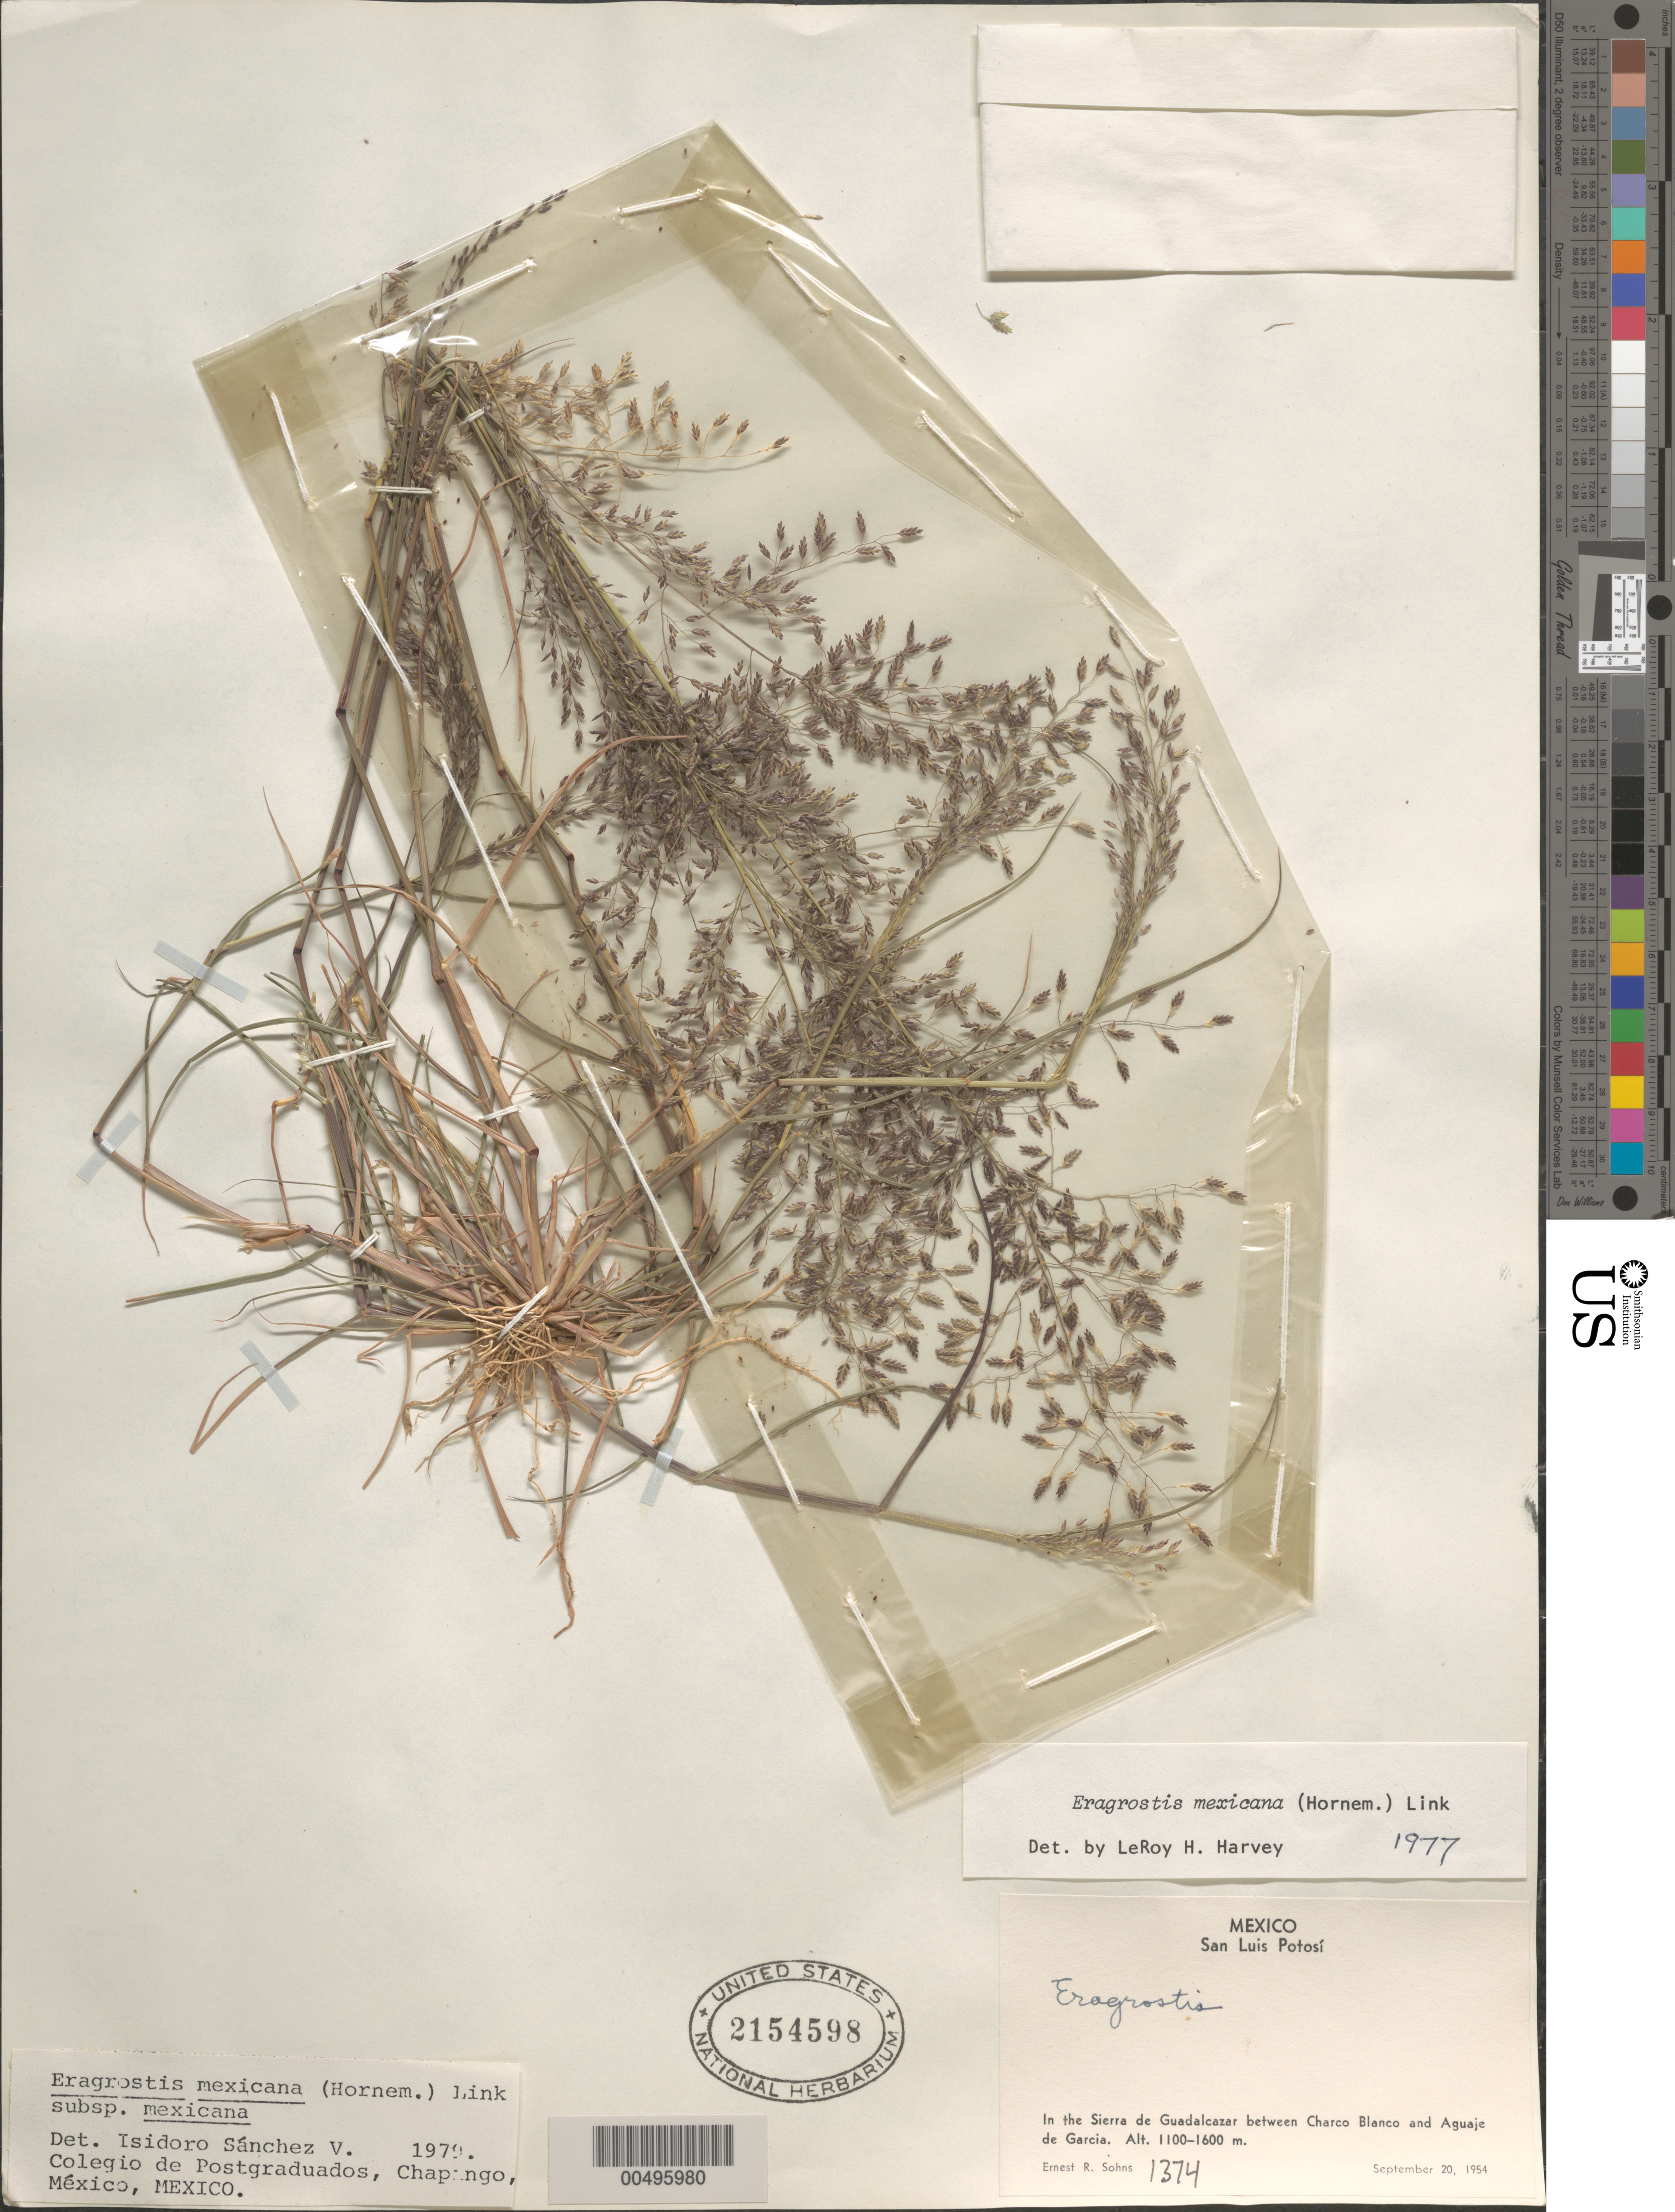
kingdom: Plantae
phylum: Tracheophyta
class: Liliopsida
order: Poales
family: Poaceae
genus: Eragrostis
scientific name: Eragrostis mexicana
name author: (Hornem.) Link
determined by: Sánchez Vega, I. M.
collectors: E. R. Sohns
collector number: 1374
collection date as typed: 20 Sep 1954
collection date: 1954-09-20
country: Mexico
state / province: San Luis Potosi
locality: In the Sierra de Guadalcazar between Charco Blanco and Aguaje de Garcia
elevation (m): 1100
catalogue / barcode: US 2154598